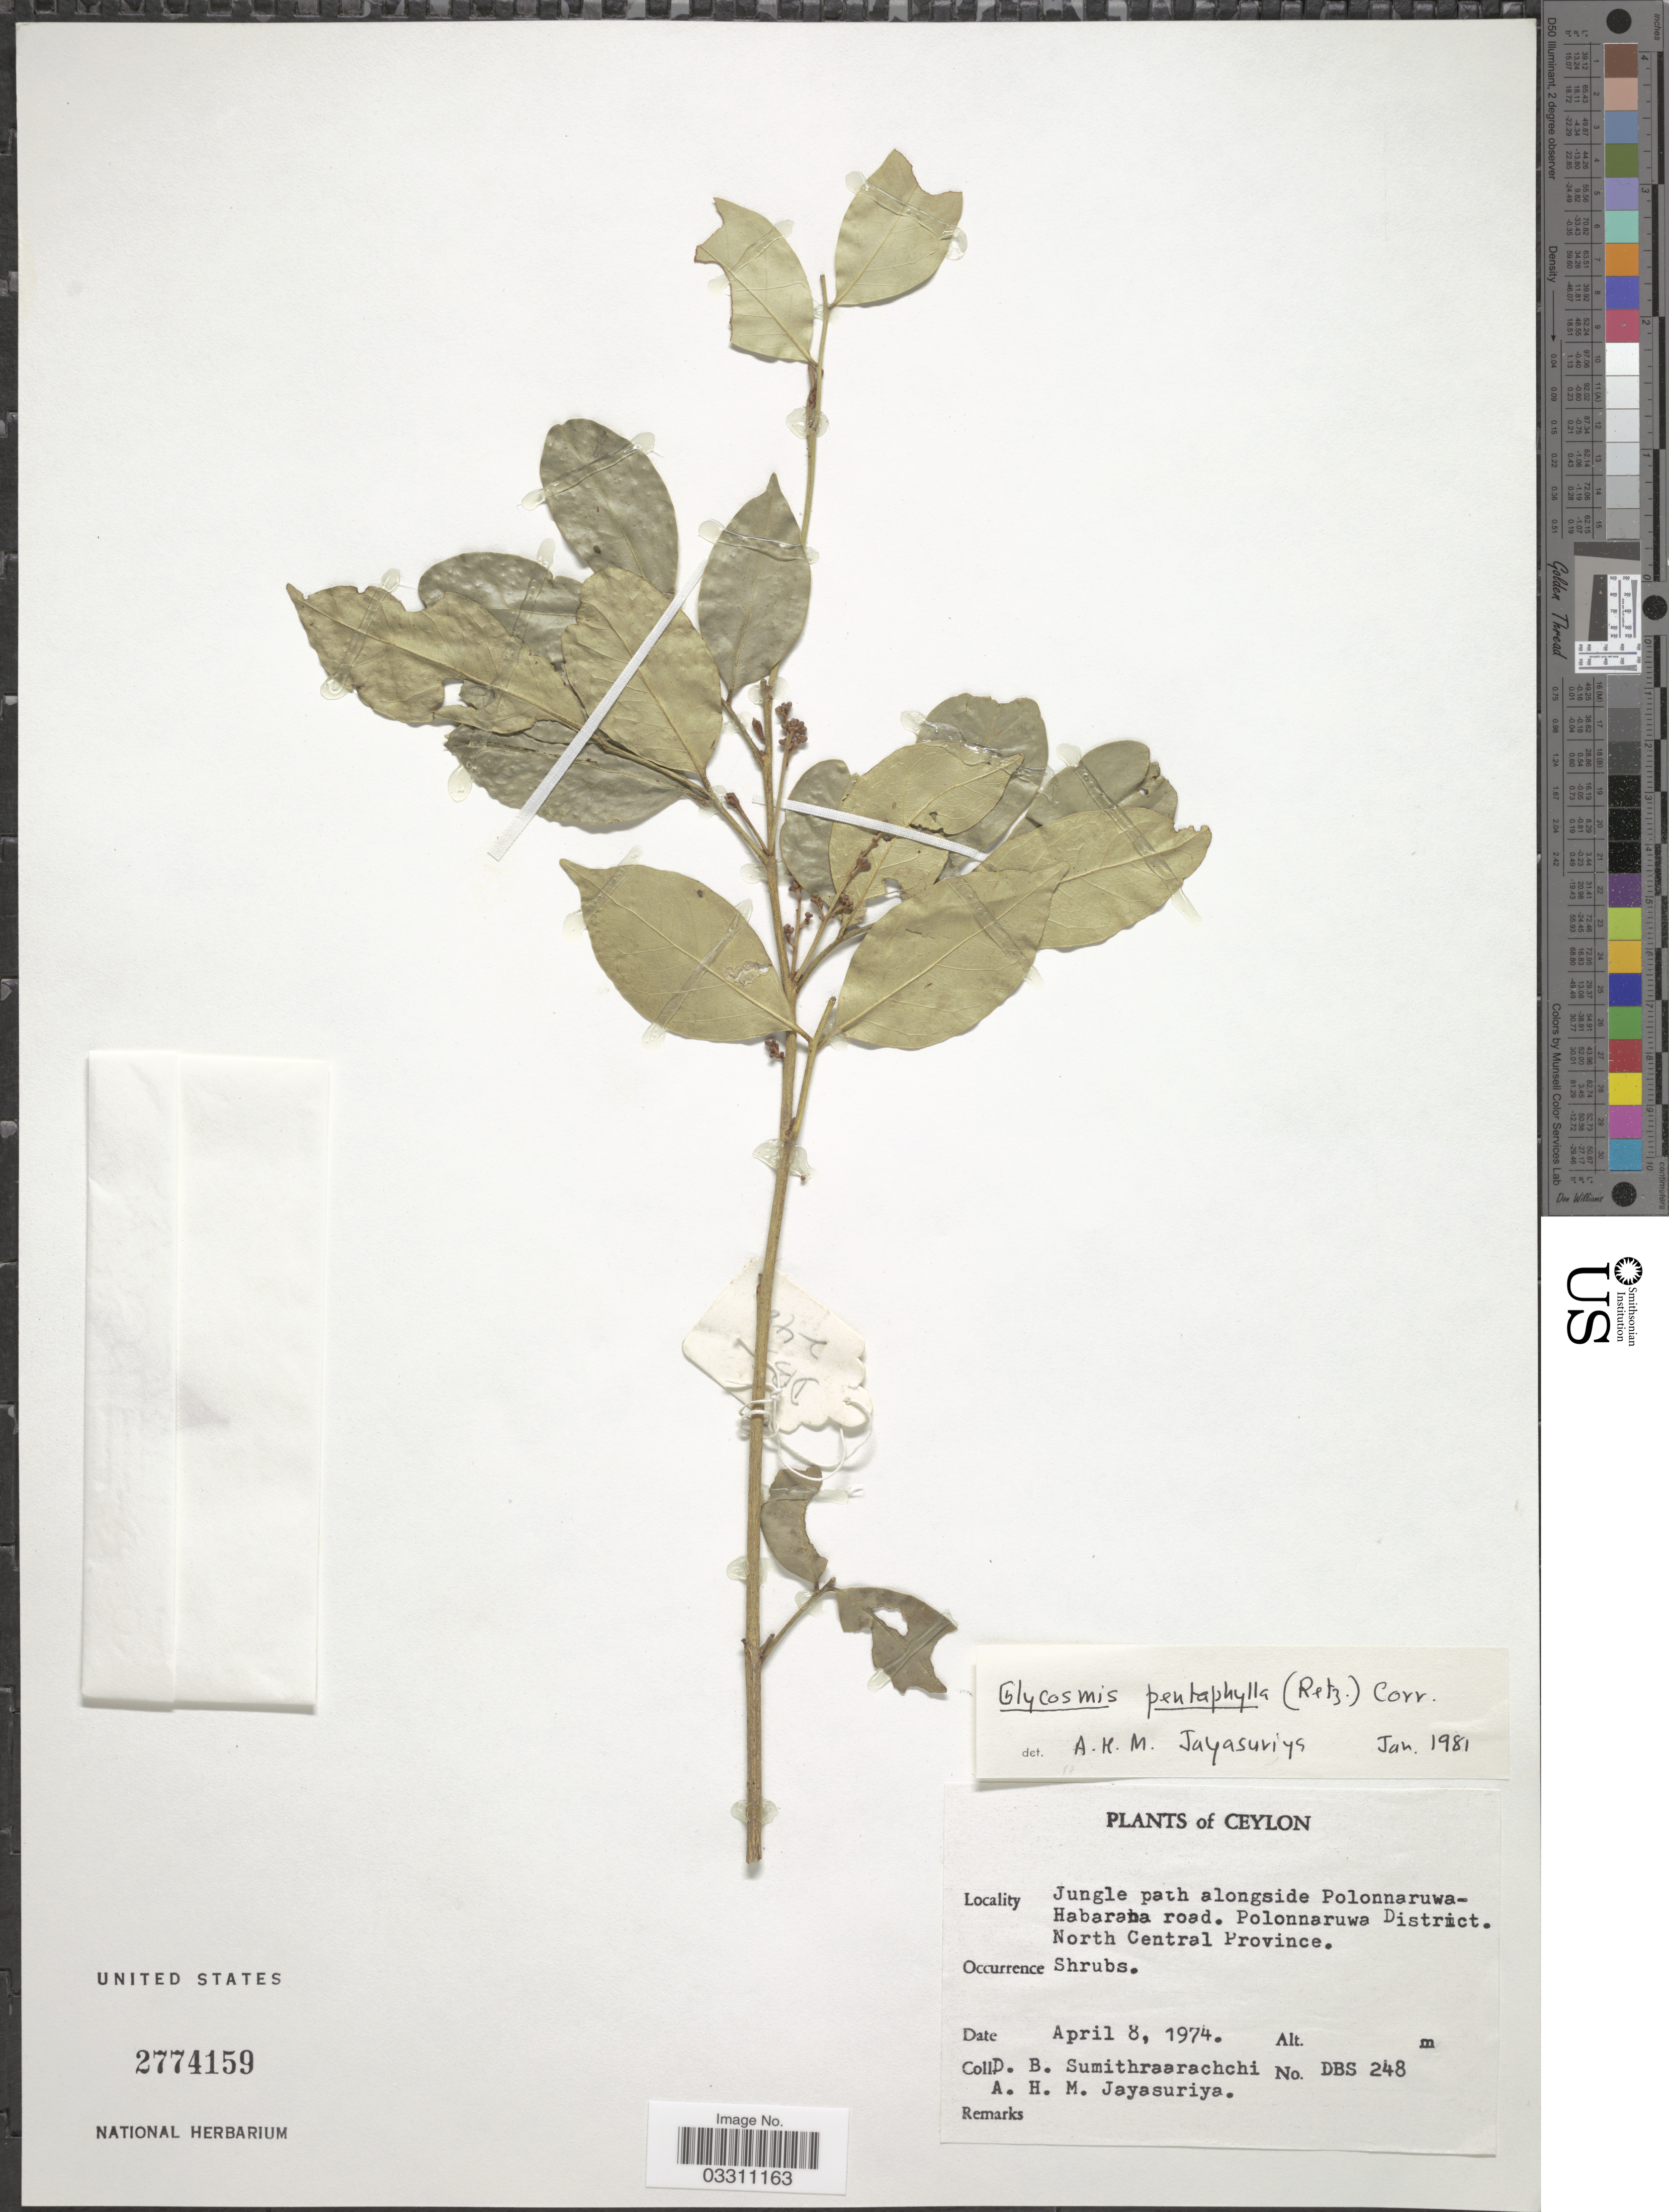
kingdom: Plantae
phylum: Tracheophyta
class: Magnoliopsida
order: Sapindales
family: Rutaceae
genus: Glycosmis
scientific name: Glycosmis pentaphylla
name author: (Retz.) DC.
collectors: B. Sumithraarachchi & A. H. Jayasuriya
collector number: DBS248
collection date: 1974-04-08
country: Sri Lanka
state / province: North Central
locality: Ceylon. Jungle path alongside Polonnaruwa-Habarana road. Polonnaruwa District.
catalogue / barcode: US 2774159